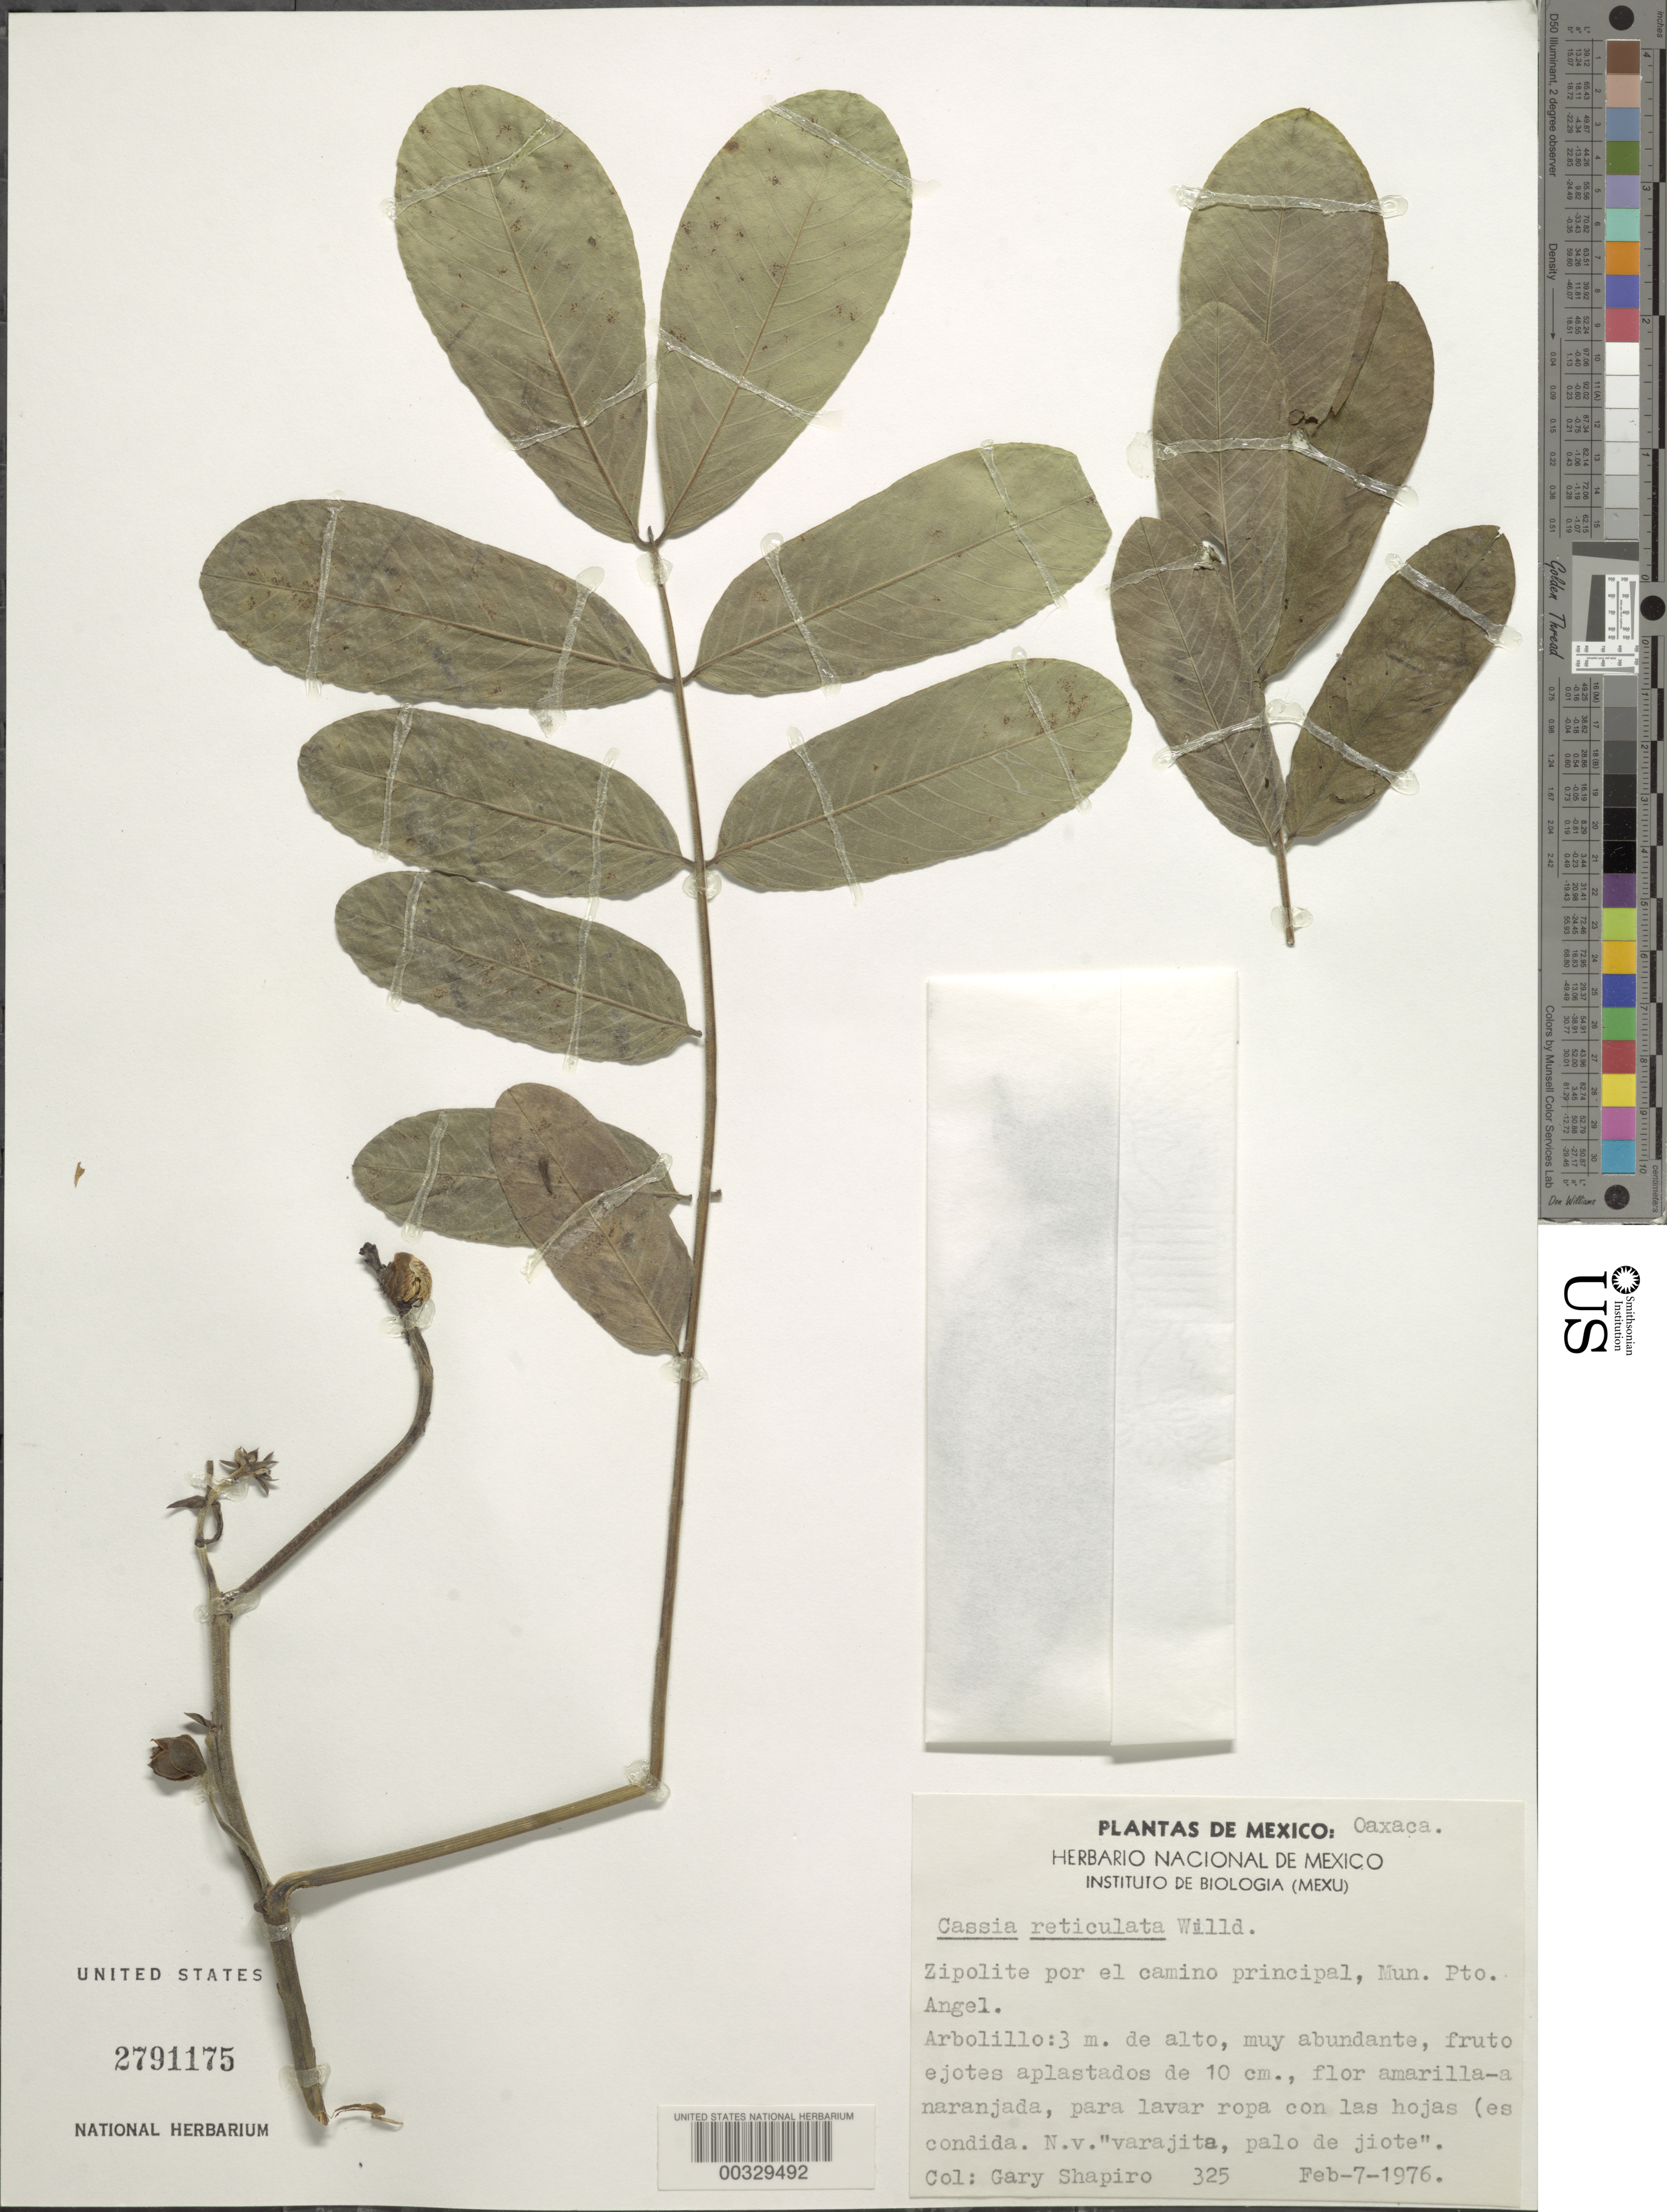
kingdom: Plantae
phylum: Tracheophyta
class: Magnoliopsida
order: Fabales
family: Fabaceae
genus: Senna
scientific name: Senna reticulata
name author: (Willd.) H.S. Irwin & Barneby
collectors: G. Shapiro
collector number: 325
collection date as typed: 07 Feb 1976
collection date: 1976-02-07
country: Mexico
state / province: Oaxaca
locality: Puerto angel mun. (?), zipolite by the principle road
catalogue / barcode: US 2791175